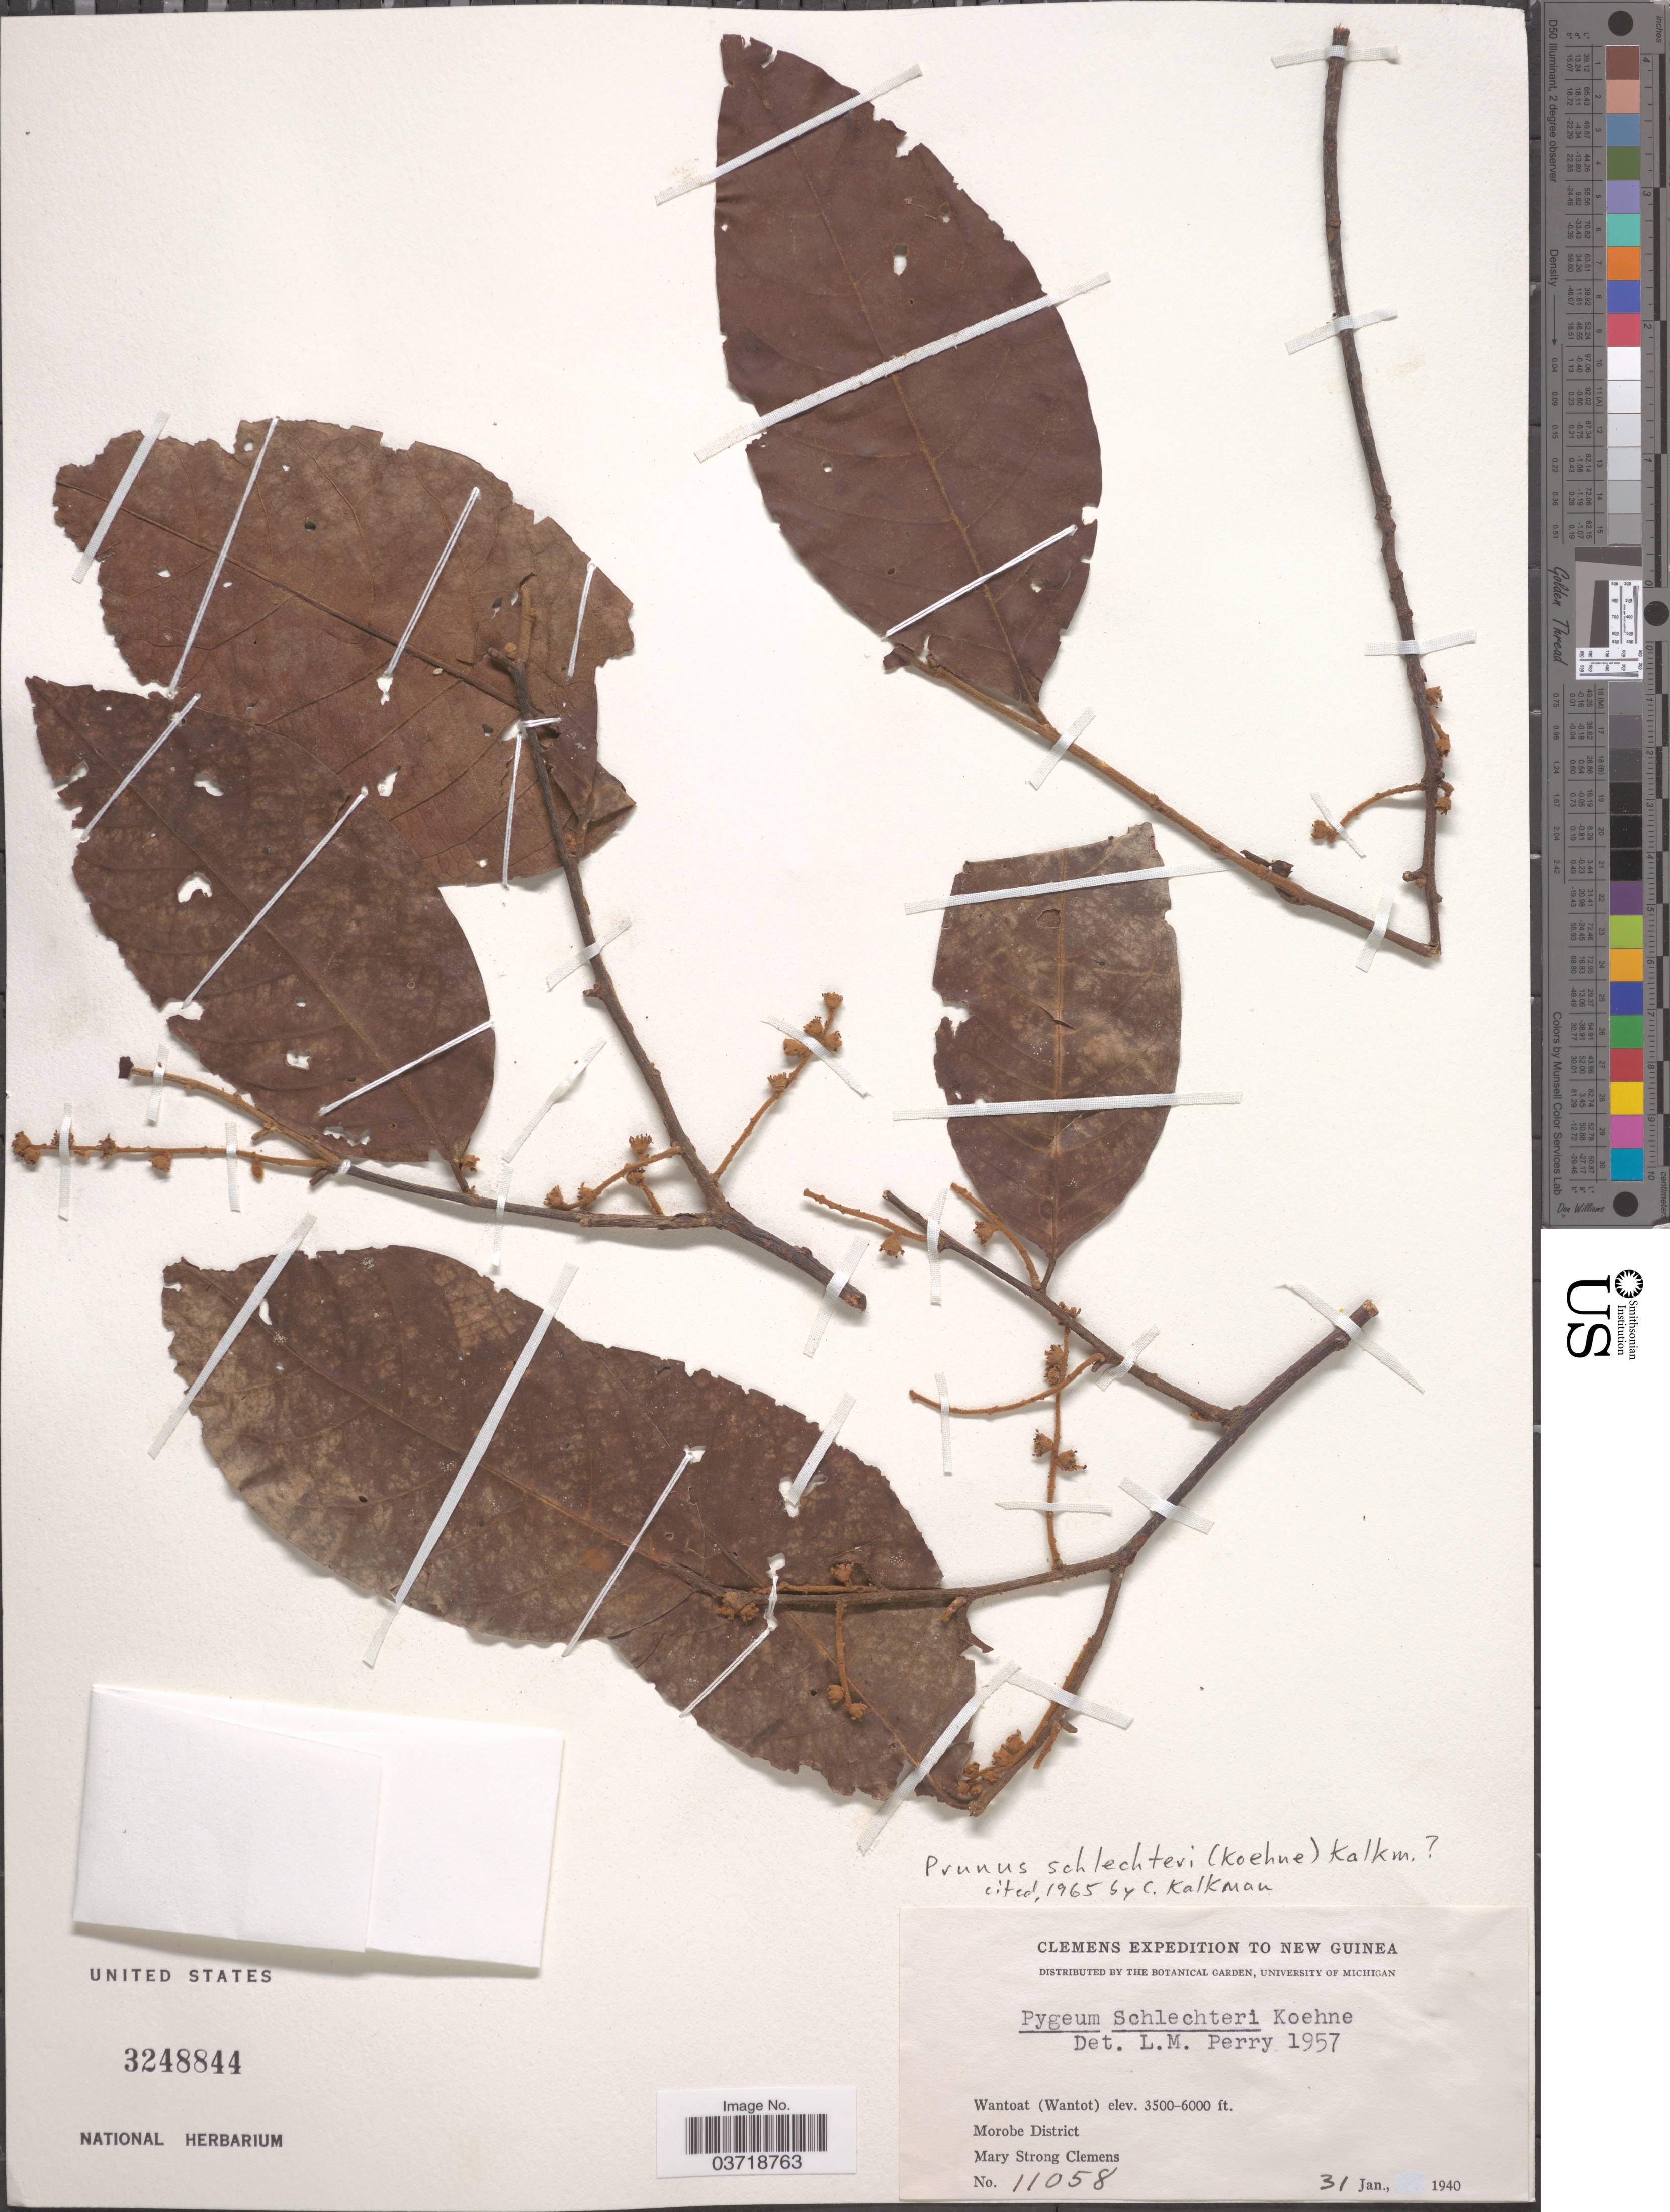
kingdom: Plantae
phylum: Tracheophyta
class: Magnoliopsida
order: Rosales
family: Rosaceae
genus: Prunus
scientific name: Prunus schlechteri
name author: (Koehne) Kalkman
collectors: M. S. Clemens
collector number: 11058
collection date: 1940-01-31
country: Papua New Guinea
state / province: Morobe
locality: New Guinea. Wantoat (Wantot). Morobe District.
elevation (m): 1067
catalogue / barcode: US 3248844